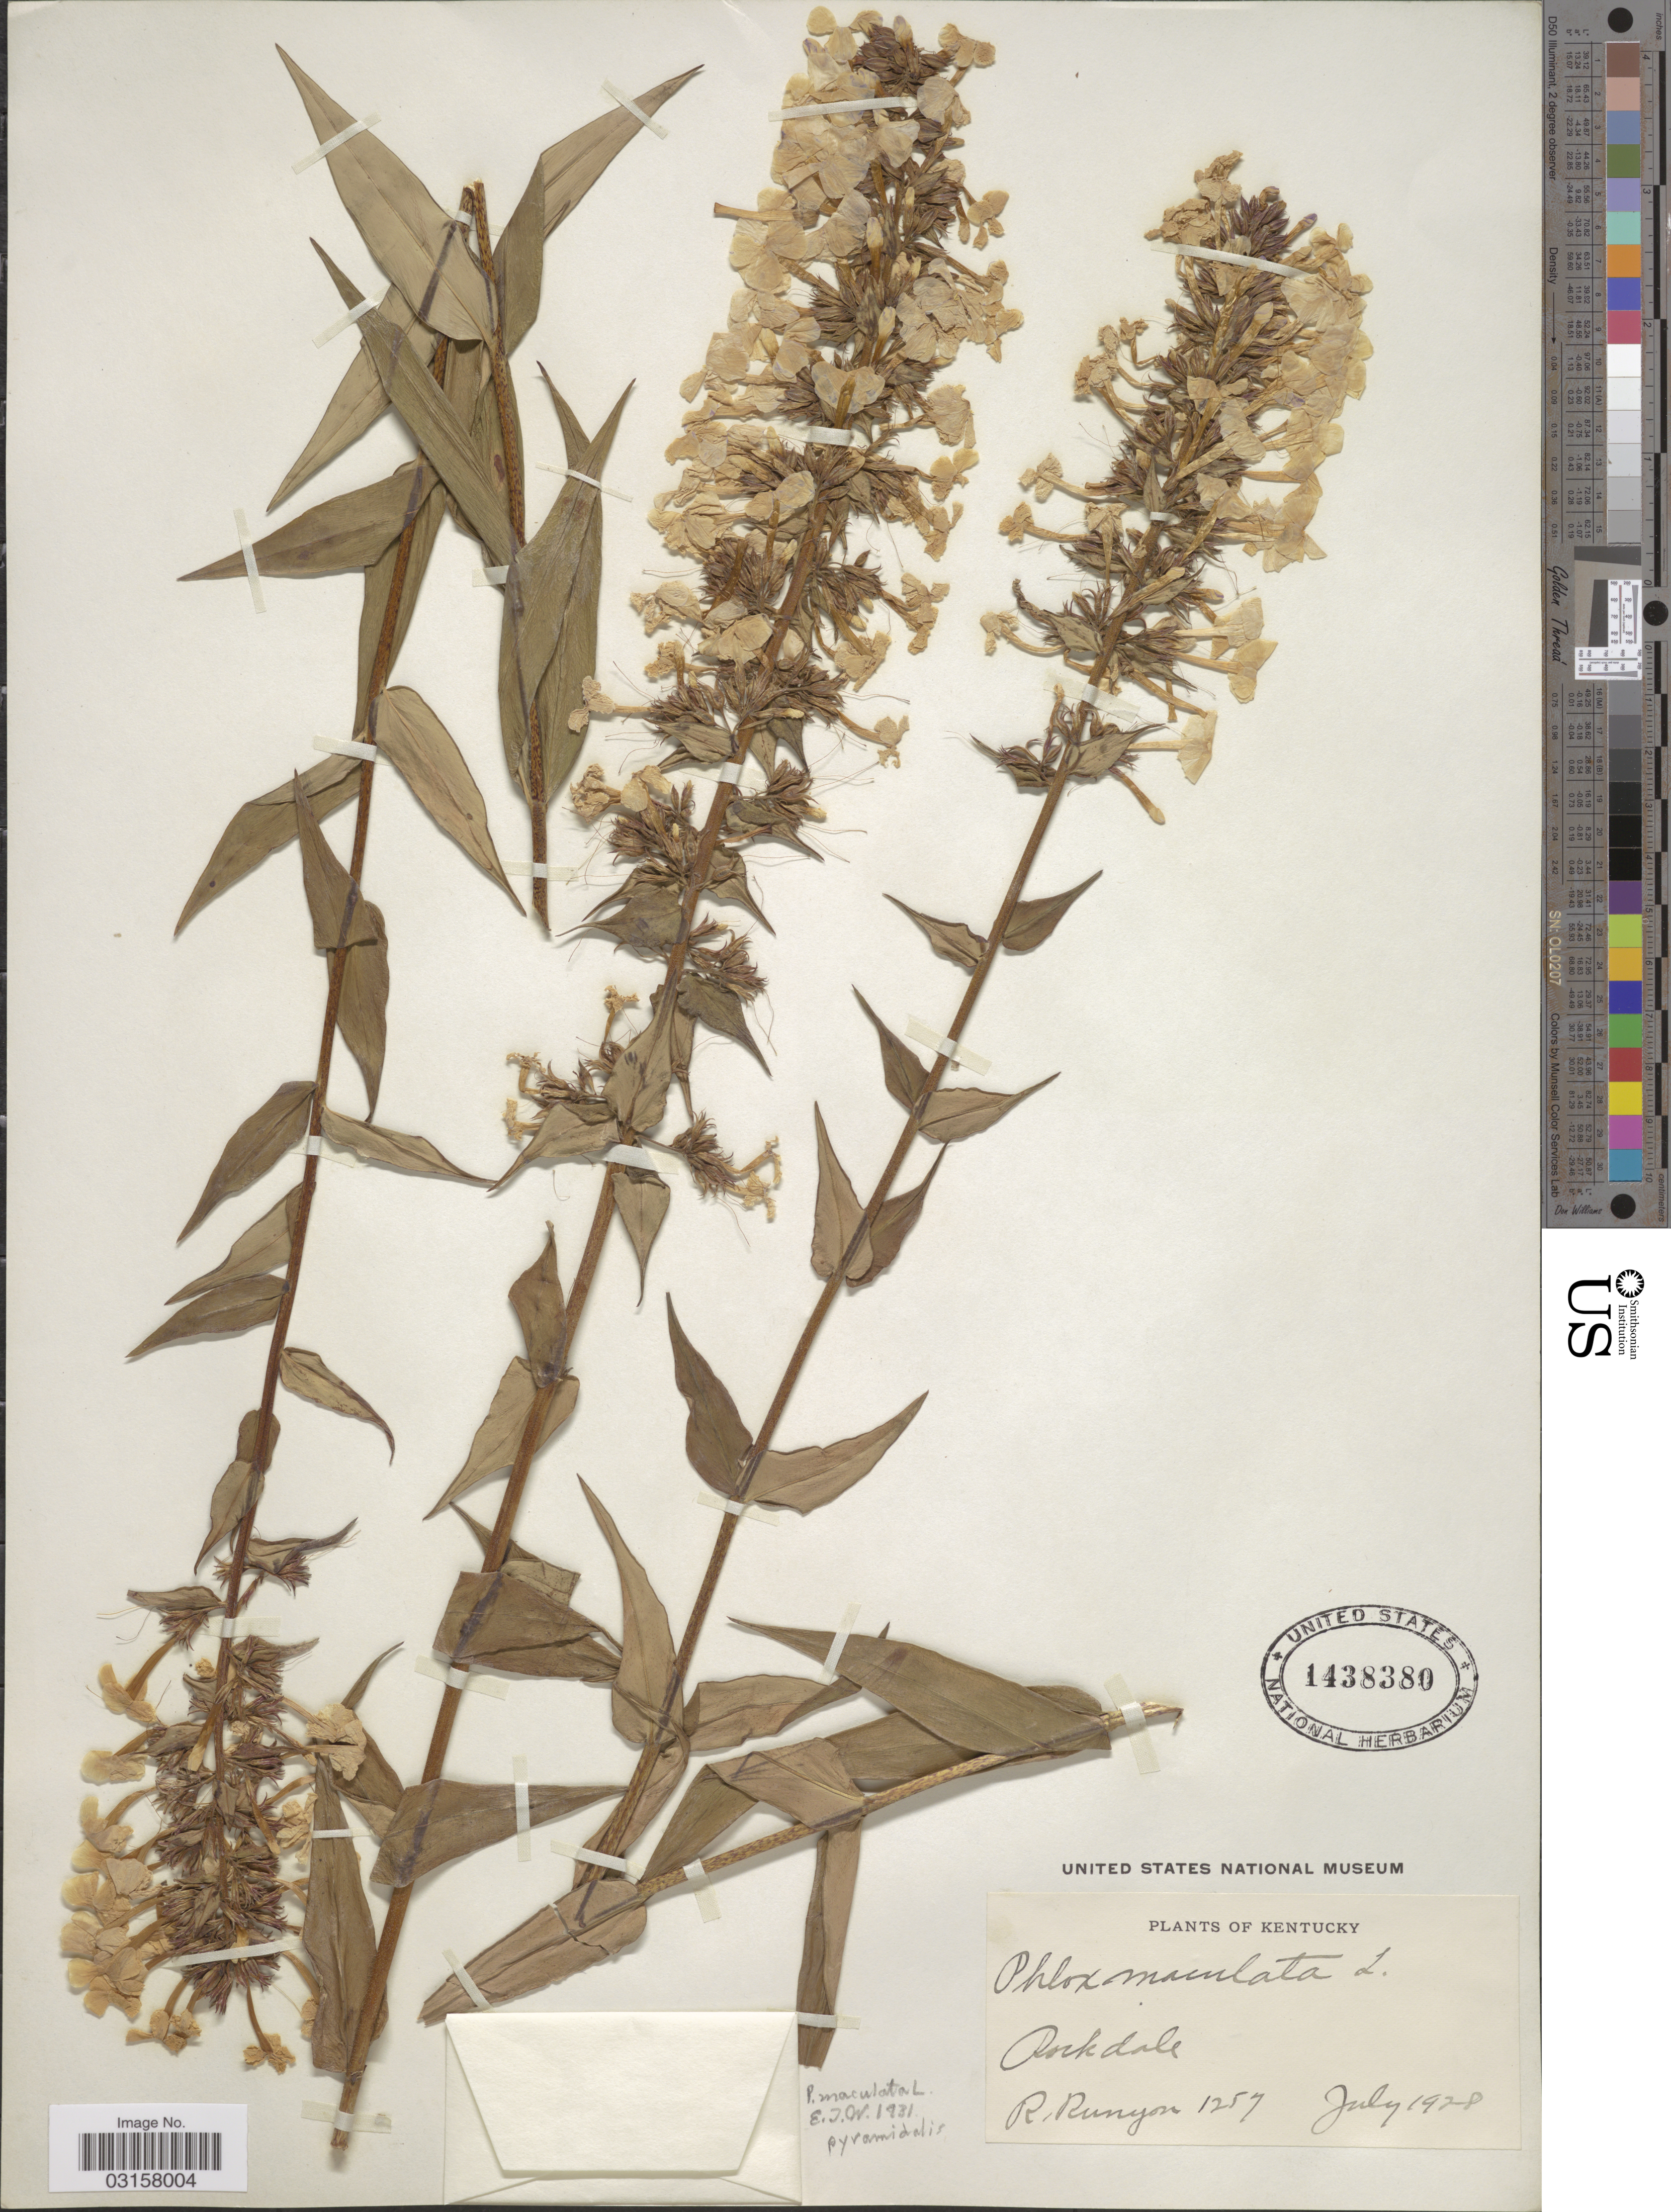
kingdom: Plantae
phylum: Tracheophyta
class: Magnoliopsida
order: Ericales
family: Polemoniaceae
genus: Phlox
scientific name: Phlox x pyramidalis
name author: (Sm.) Wherry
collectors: R. Runyon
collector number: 1257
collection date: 1928-07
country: United States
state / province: Kentucky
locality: Rockdale.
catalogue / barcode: US 1438380